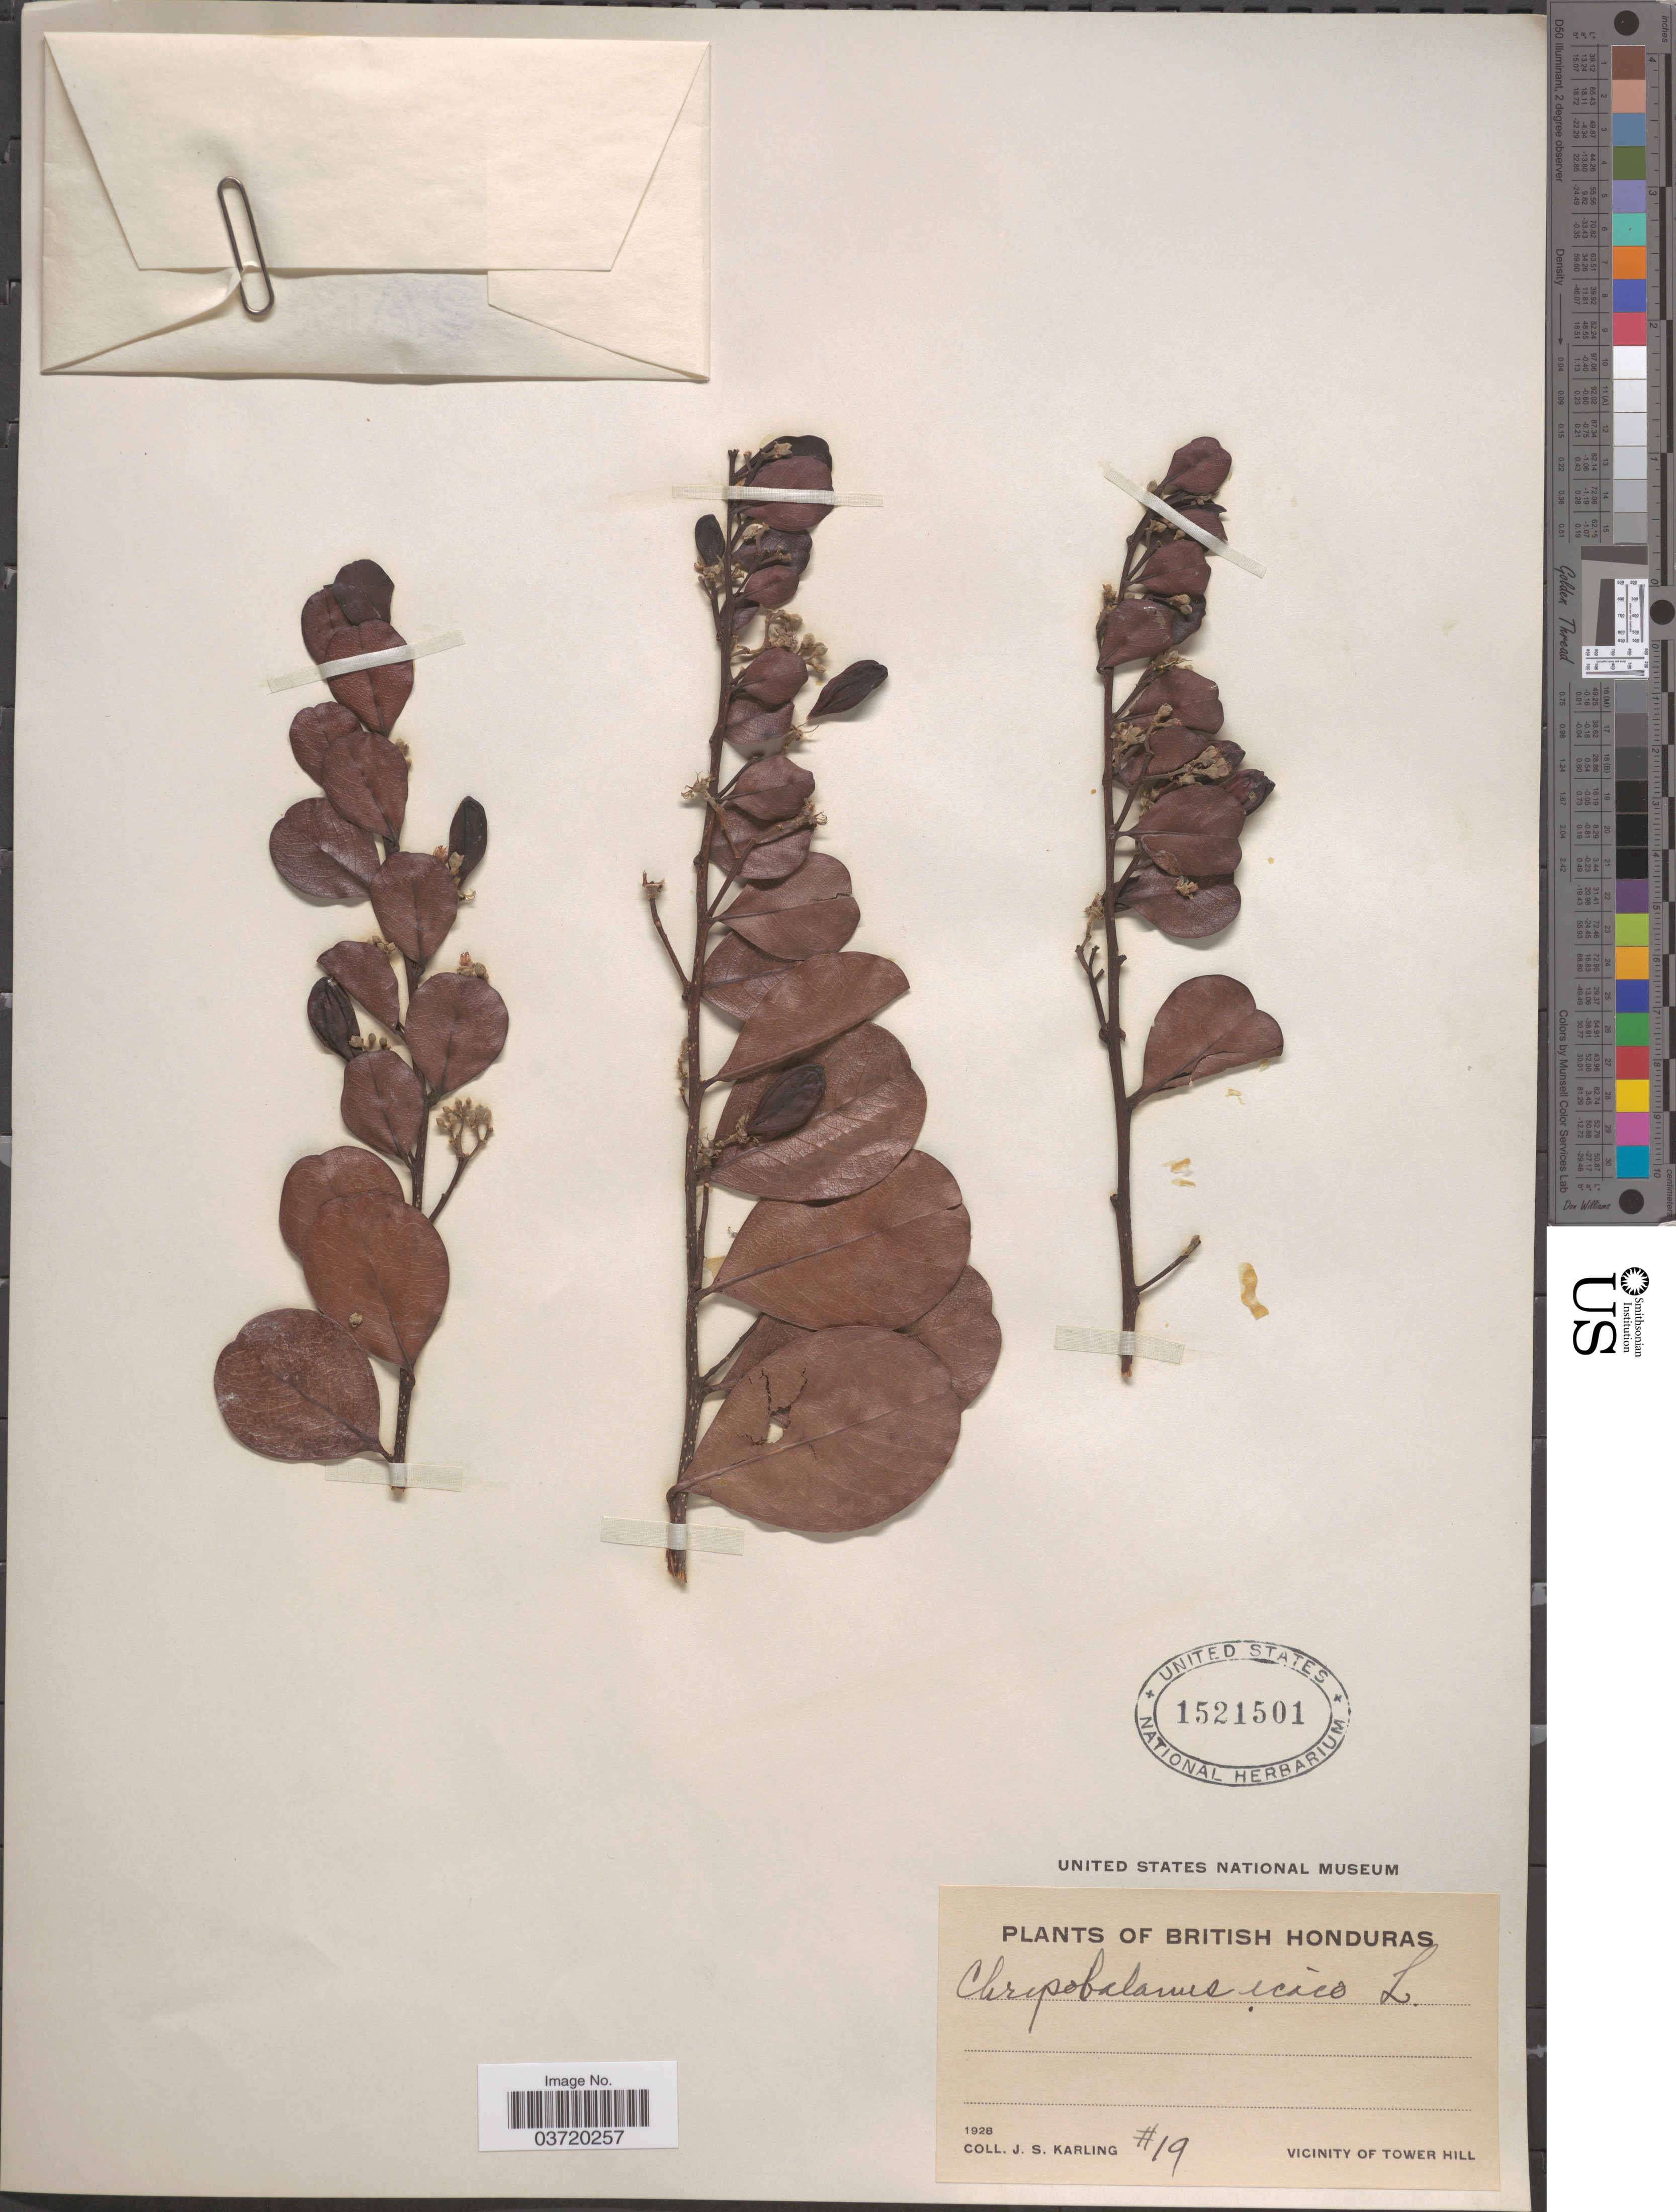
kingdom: Plantae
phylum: Tracheophyta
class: Magnoliopsida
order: Malpighiales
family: Chrysobalanaceae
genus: Chrysobalanus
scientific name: Chrysobalanus icaco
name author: L.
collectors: J. Karling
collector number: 19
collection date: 1928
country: Belize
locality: British Honduras. Vicinity of Tower Hill.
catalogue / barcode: US 1521501